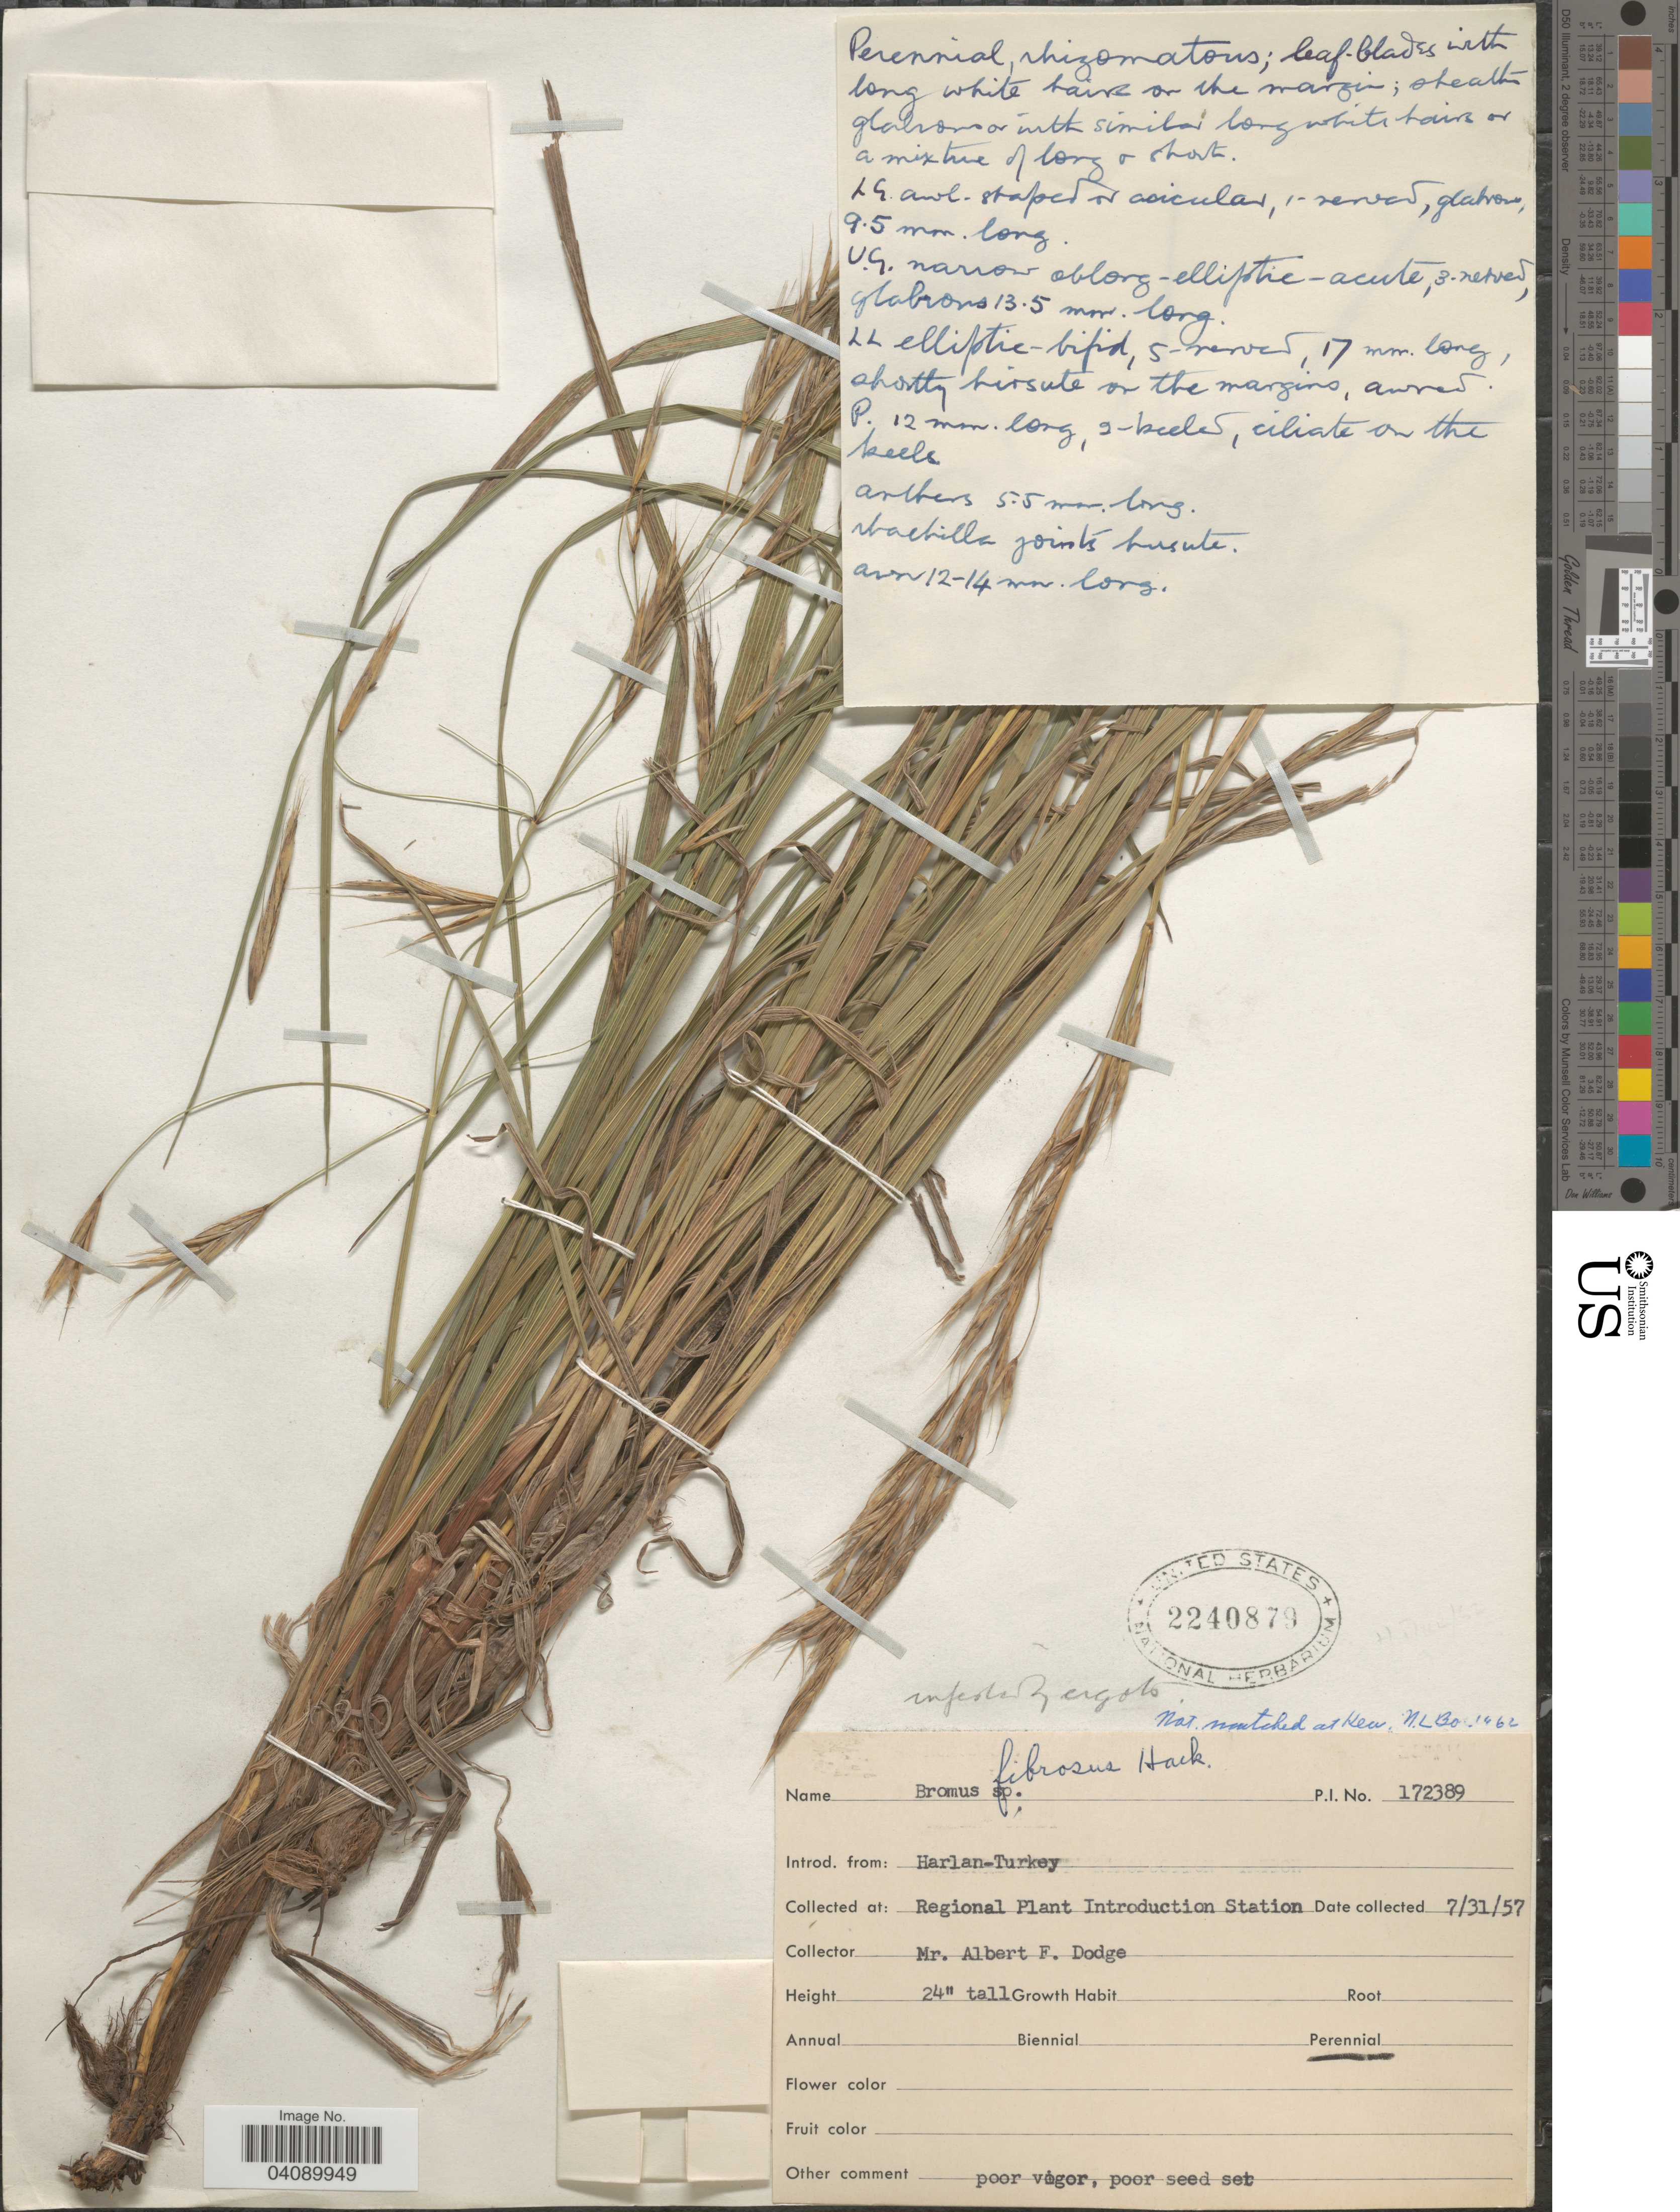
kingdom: Plantae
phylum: Tracheophyta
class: Liliopsida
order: Poales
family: Poaceae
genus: Bromus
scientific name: Bromus sp.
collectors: A. Dodge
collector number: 172389?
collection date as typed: Transcribed d/m/y: 31/7/57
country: United States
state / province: Iowa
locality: Regional Plant Introduction Station.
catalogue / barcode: US 2240879